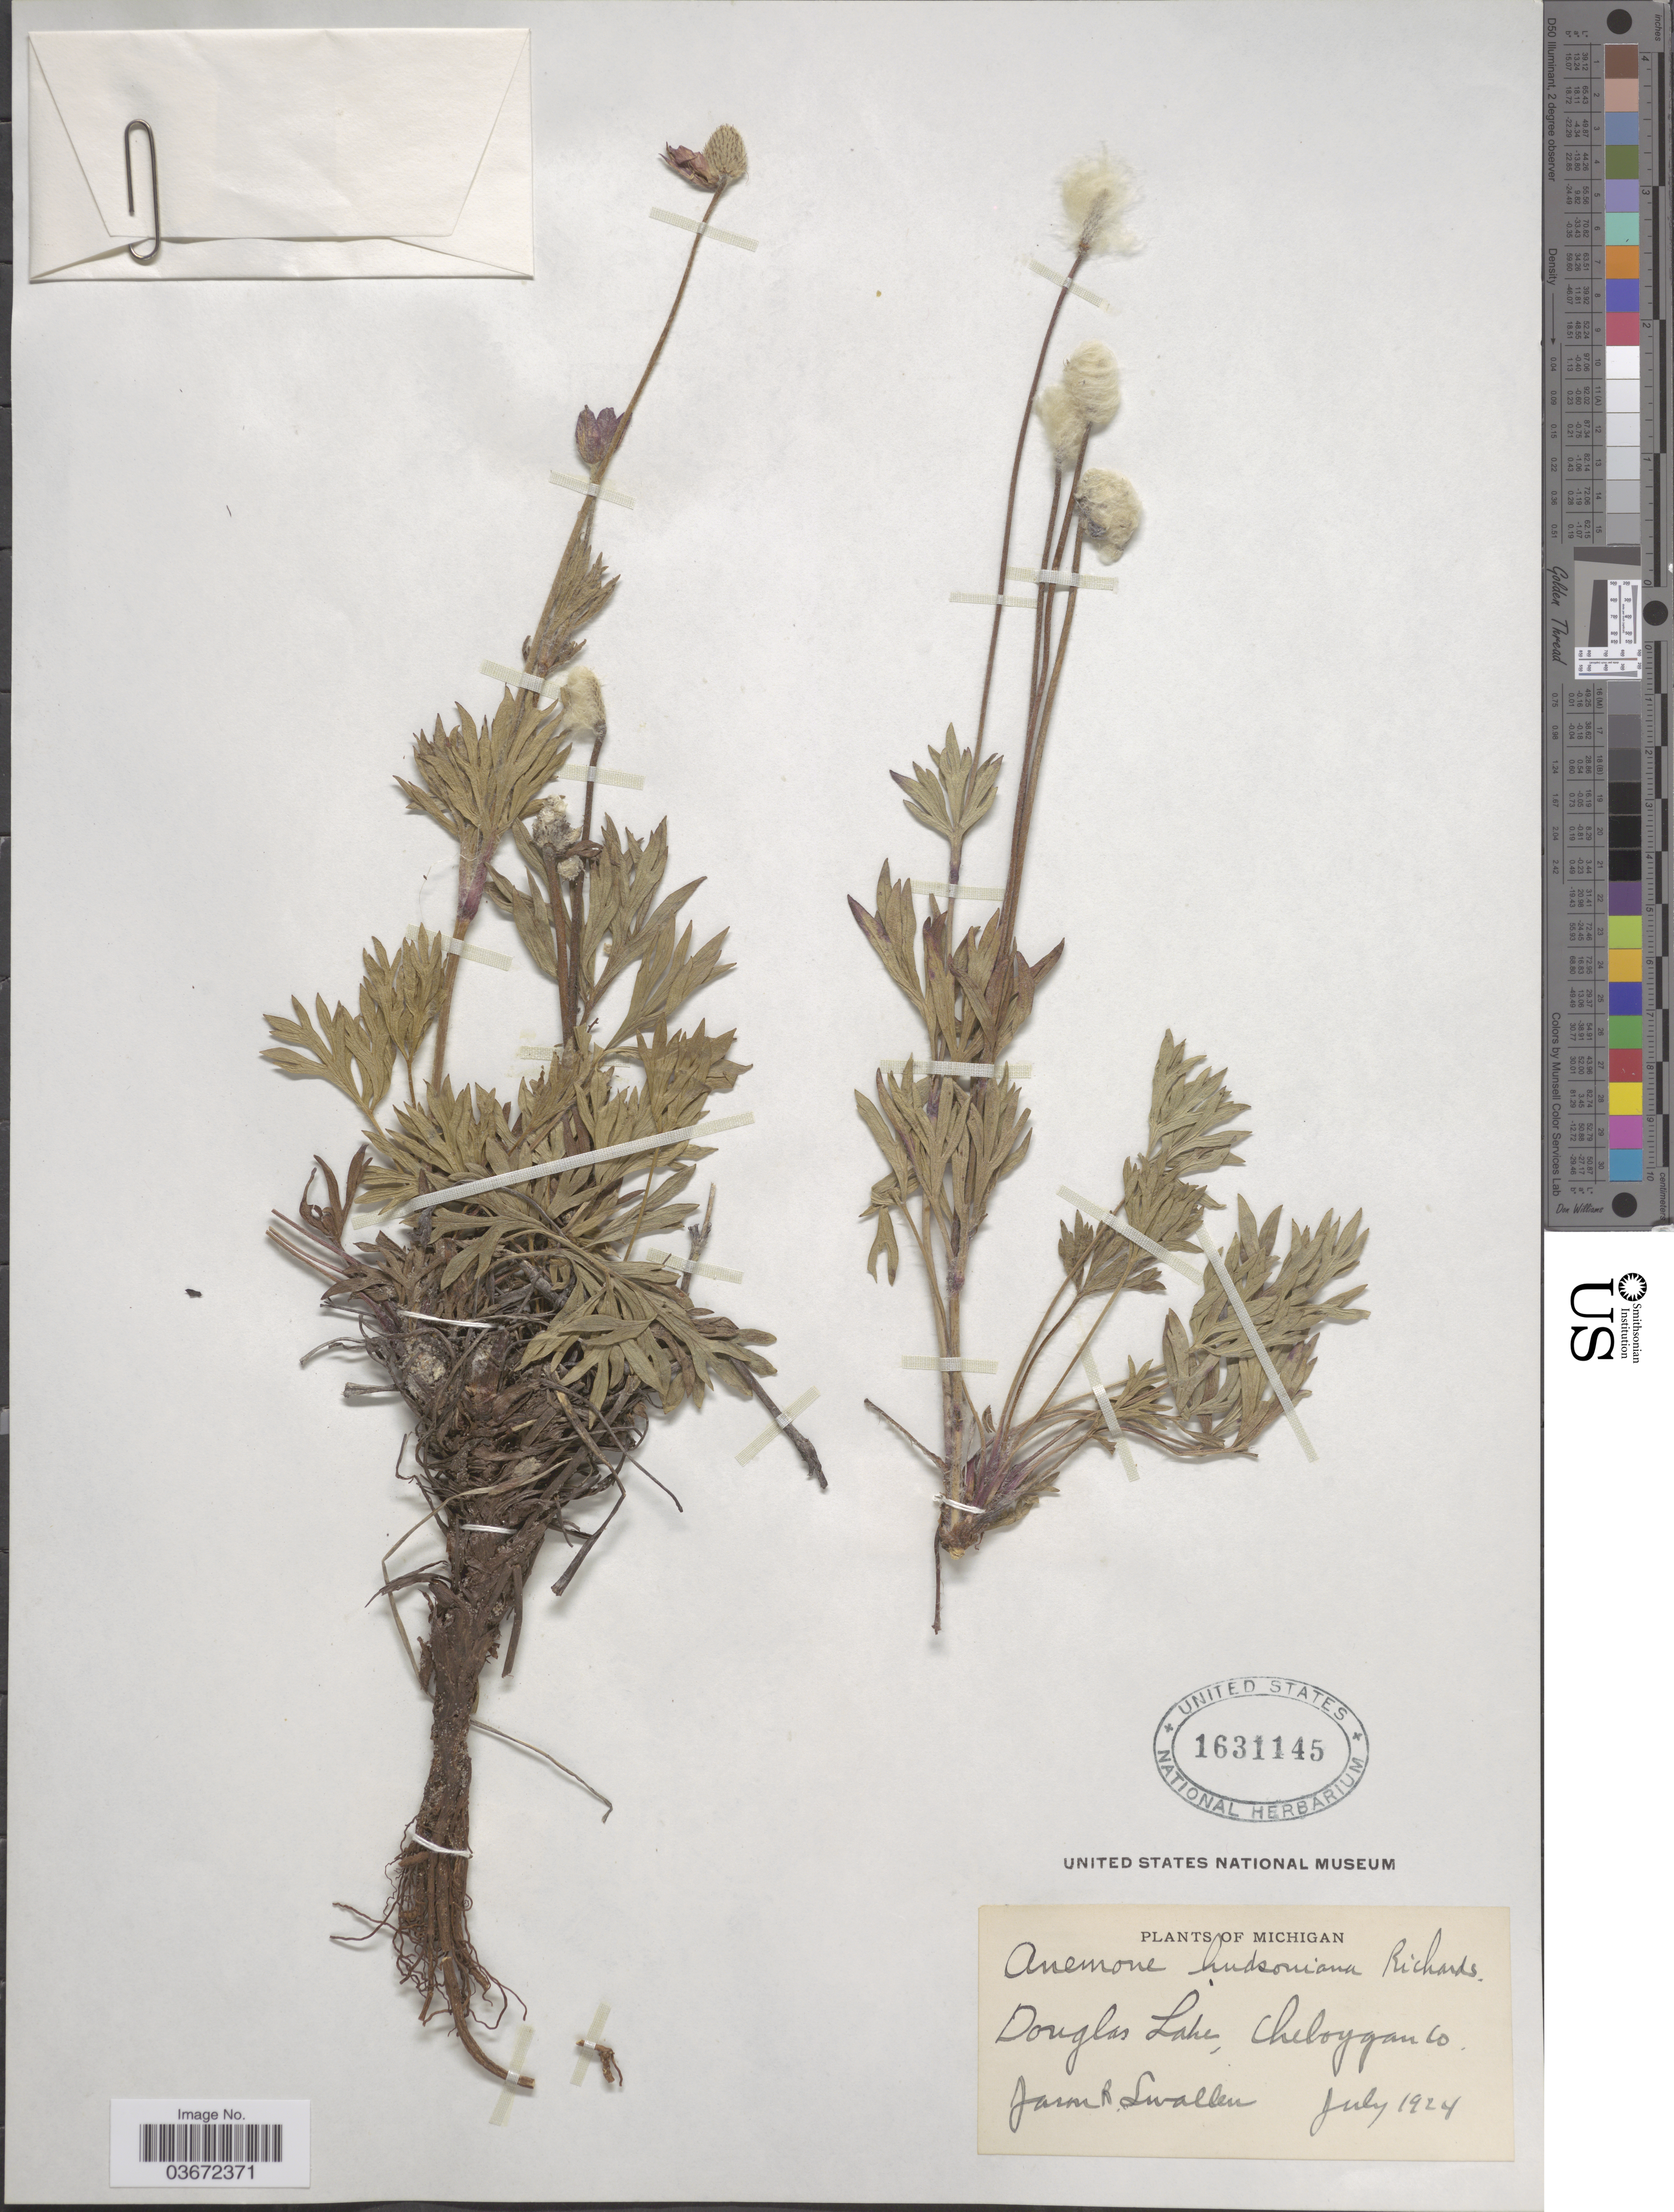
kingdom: Plantae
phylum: Tracheophyta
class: Magnoliopsida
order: Ranunculales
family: Ranunculaceae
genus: Anemone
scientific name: Anemone multifida var. hudsoniana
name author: DC.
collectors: J. R. Swallen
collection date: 1924-07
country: United States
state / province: Michigan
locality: Douglas Lake, Cheboygan Co.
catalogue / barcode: US 1631145